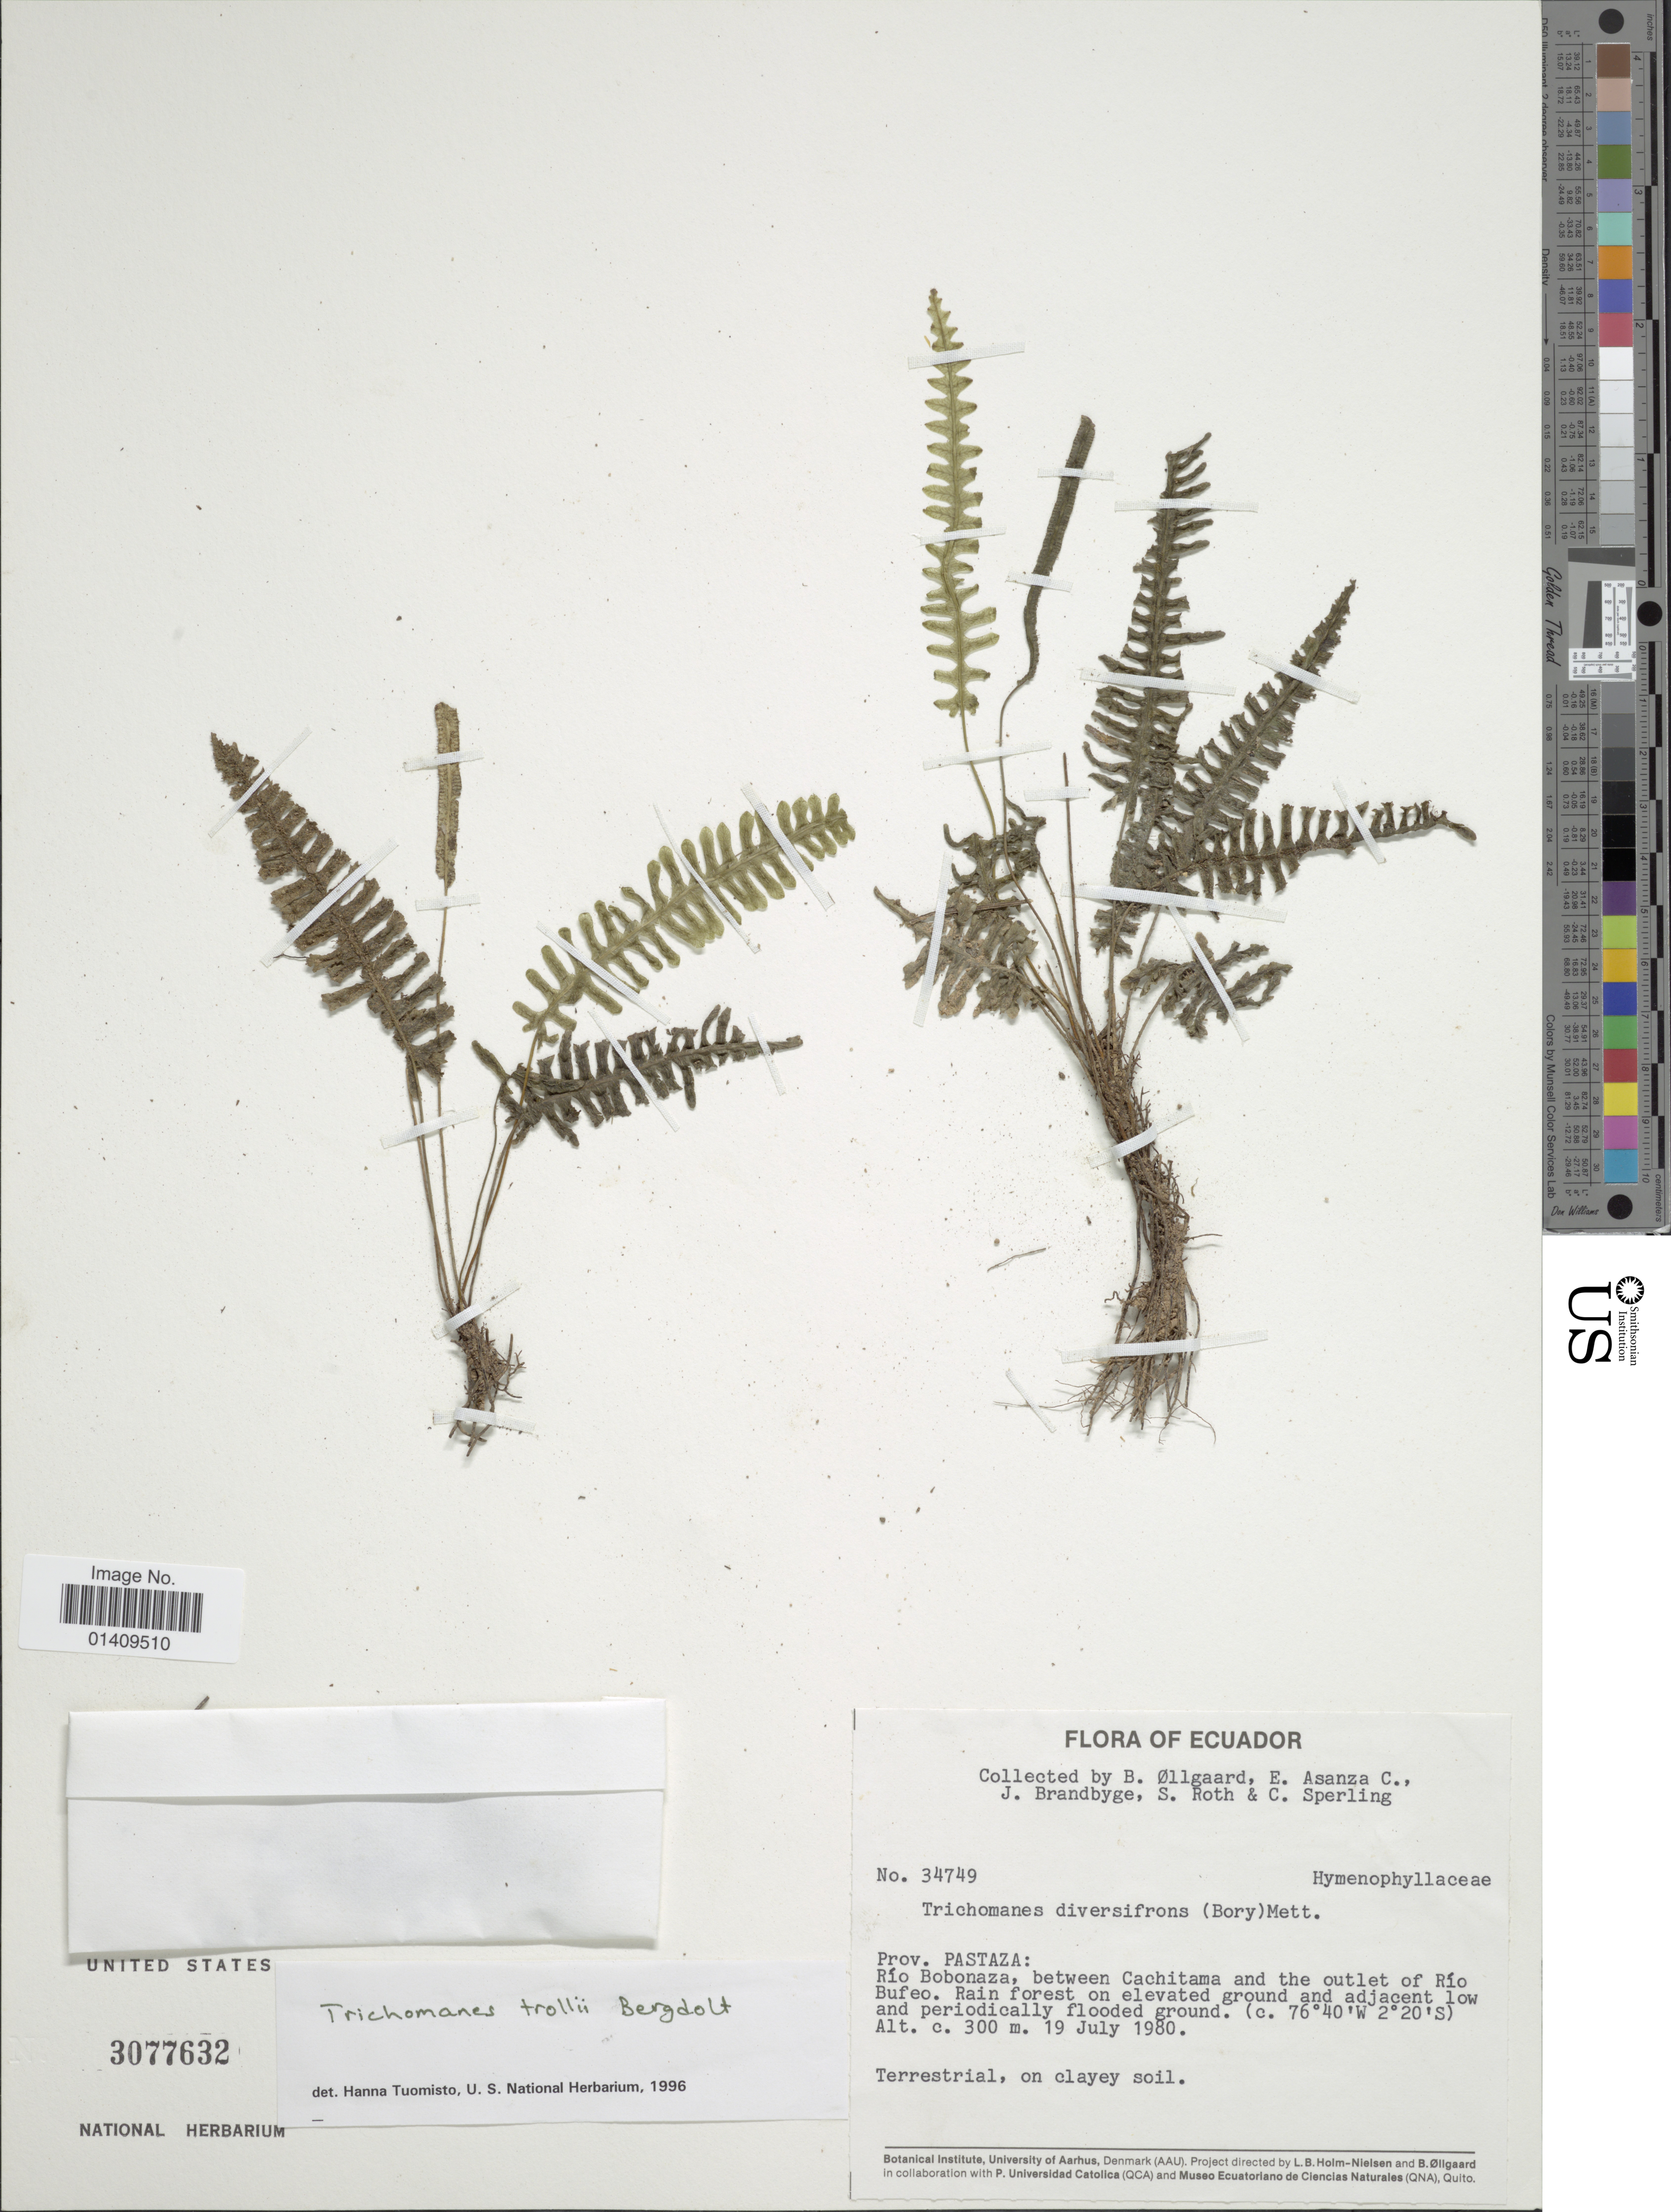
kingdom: Plantae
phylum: Tracheophyta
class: Polypodiopsida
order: Hymenophyllales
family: Hymenophyllaceae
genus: Trichomanes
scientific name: Trichomanes trollii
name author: Bergdolt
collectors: B. Øllgaard, E. Asanza, J. Brandbyge, S. Roth & C. Sperling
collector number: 34749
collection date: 1980-07-19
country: Ecuador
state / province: Pastaza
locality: Prov. Pastaza Rio Bobonaza between Cachitama and the outlet of Rio Bufeo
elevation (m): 300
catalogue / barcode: US 3077632